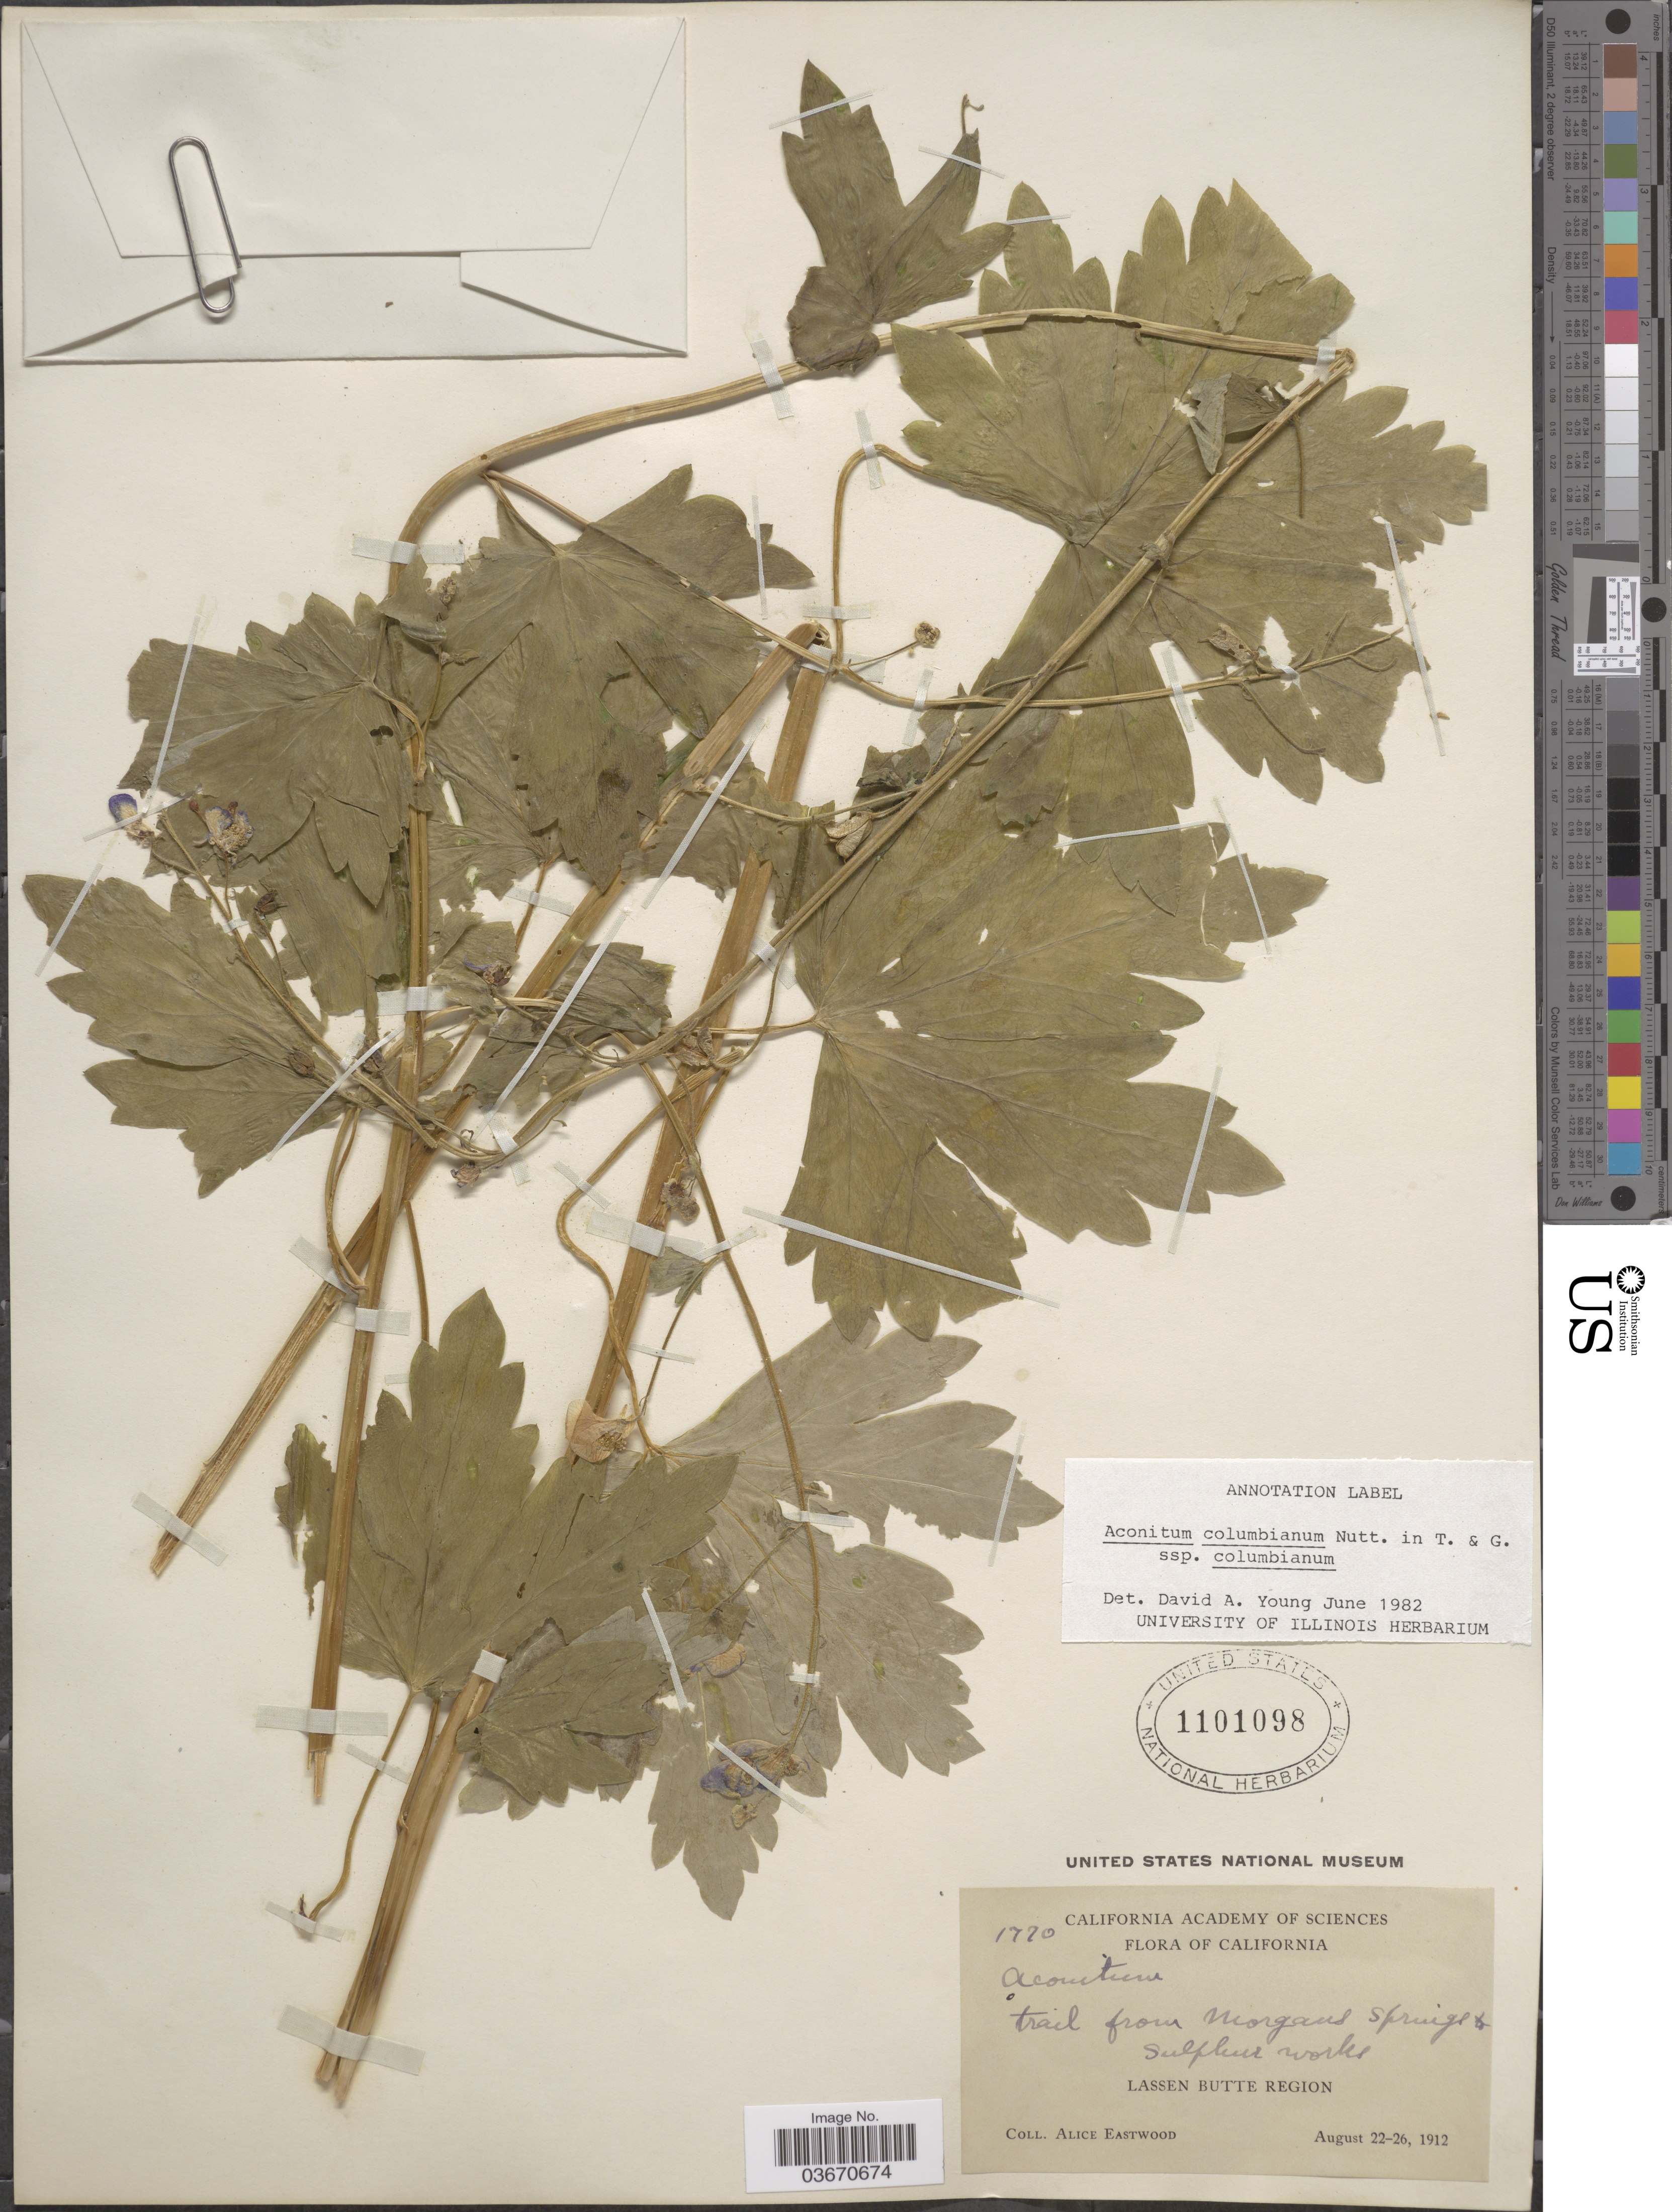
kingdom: Plantae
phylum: Tracheophyta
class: Magnoliopsida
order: Ranunculales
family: Ranunculaceae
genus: Aconitum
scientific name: Aconitum columbianum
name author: Nutt.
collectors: A. Eastwood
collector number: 1770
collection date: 1912-08-22/1912-08-26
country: United States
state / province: California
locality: Trail from Morgans Springs to Sulphur works. Lassen Butte Region.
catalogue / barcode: US 1101098